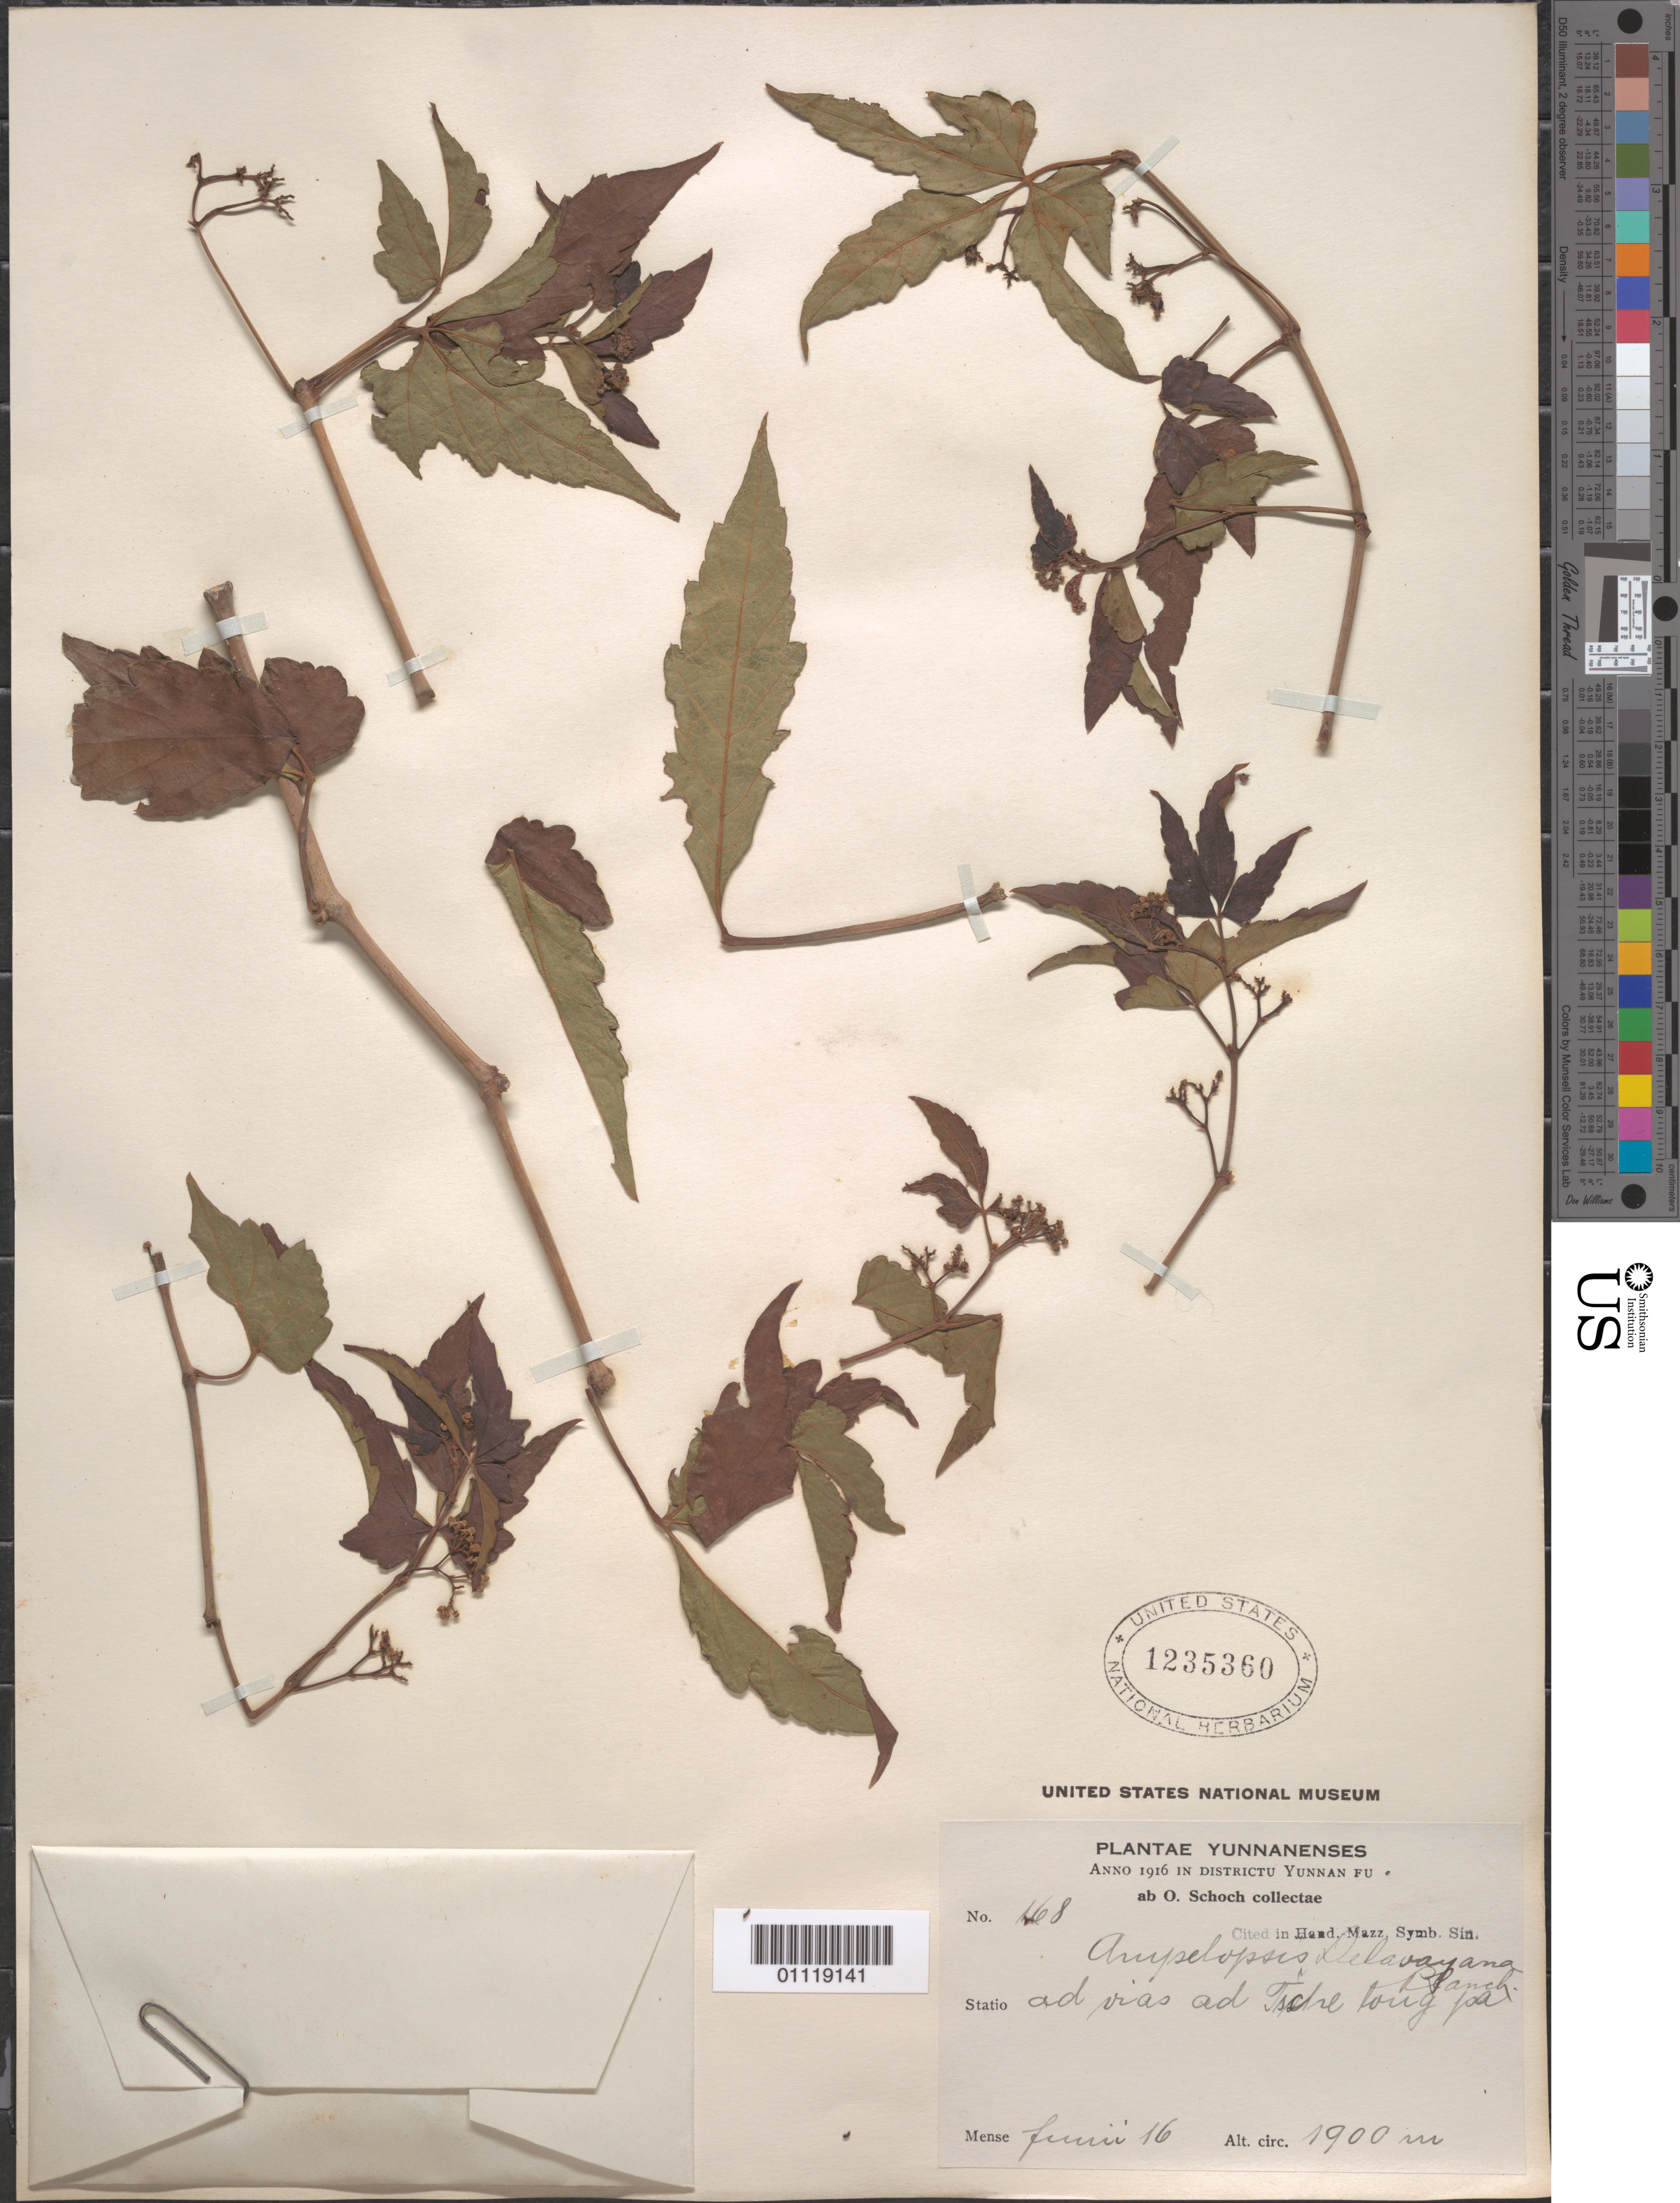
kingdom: Plantae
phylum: Tracheophyta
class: Magnoliopsida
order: Vitales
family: Vitaceae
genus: Ampelopsis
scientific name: Ampelopsis delavayana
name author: Planch.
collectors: O. Schoch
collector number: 168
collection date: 1916-02-16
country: China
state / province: Yunnan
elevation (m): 1900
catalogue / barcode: US 1235360